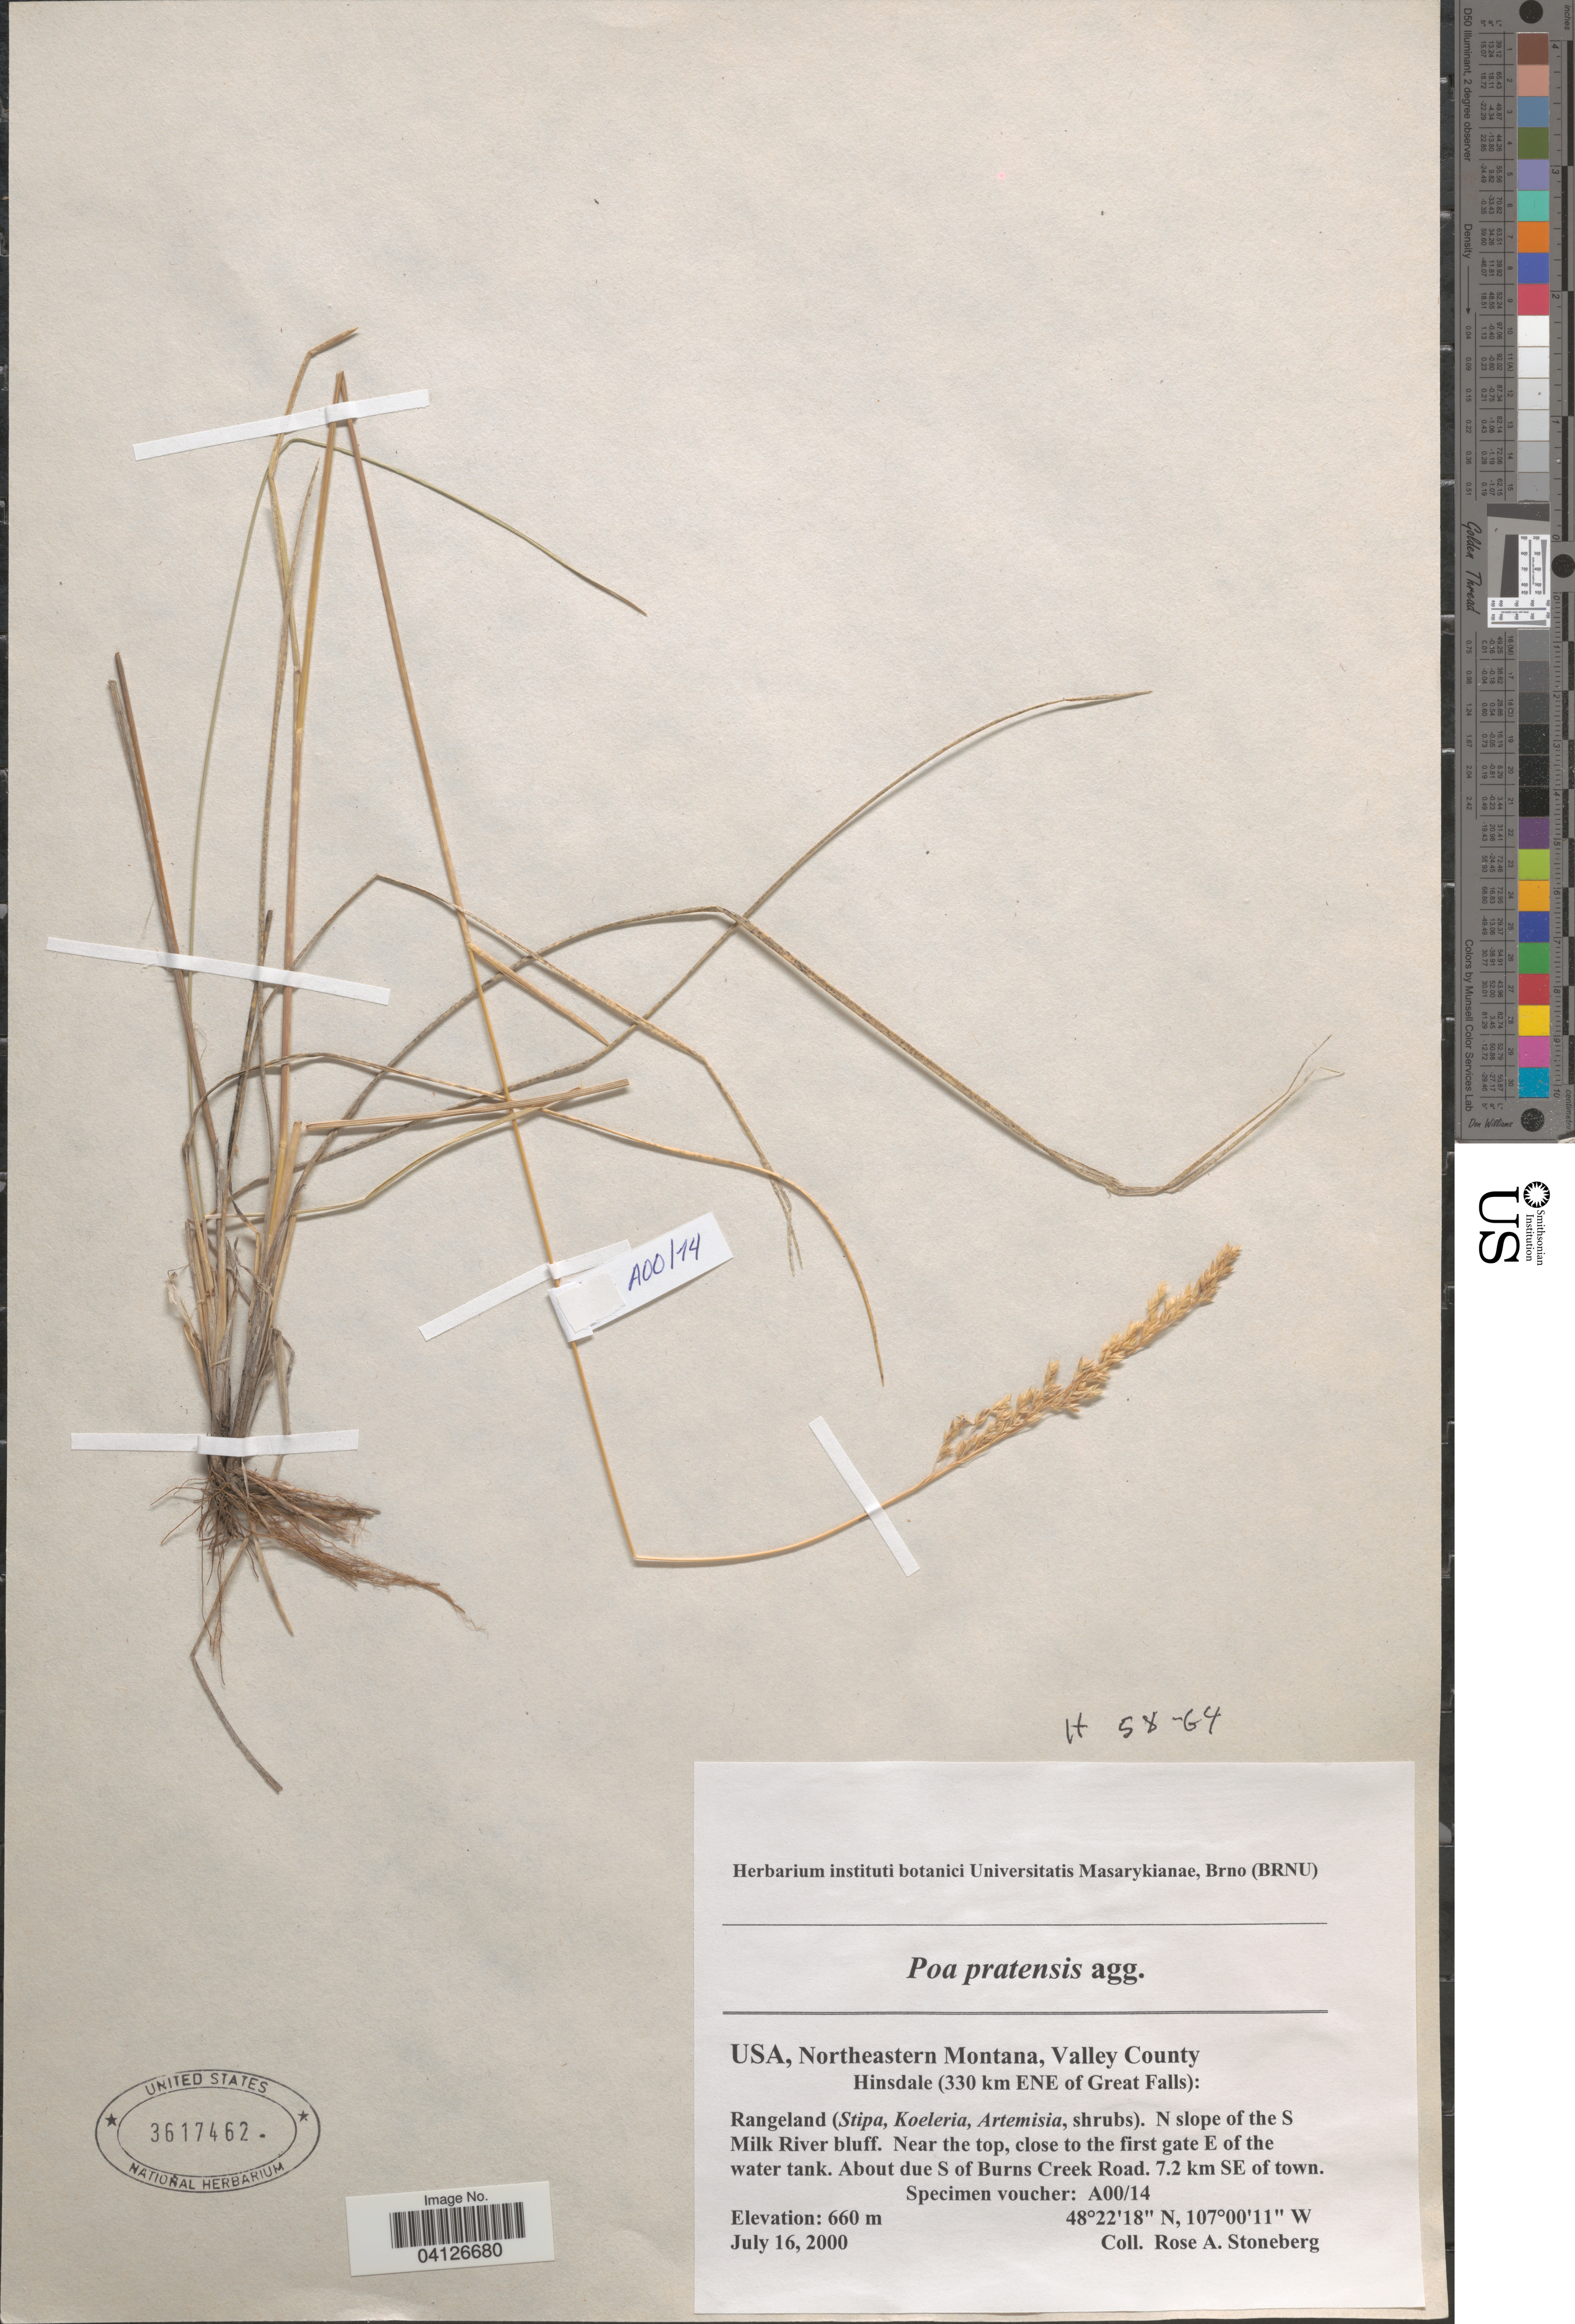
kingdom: Plantae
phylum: Tracheophyta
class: Liliopsida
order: Poales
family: Poaceae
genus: Poa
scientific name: Poa pratensis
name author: L.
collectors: R. Stoneberg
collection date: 2000-07-16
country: United States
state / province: Montana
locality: Northeastern Montana, Valley County. Hinsdale (330 km ENE of Great Falls). N slope of the S Milk River bluff. Near the top, close to the first gate E of the water tank. About due S of Burns Creek Road. 7.2 km SE of town.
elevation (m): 660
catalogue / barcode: US 3617462